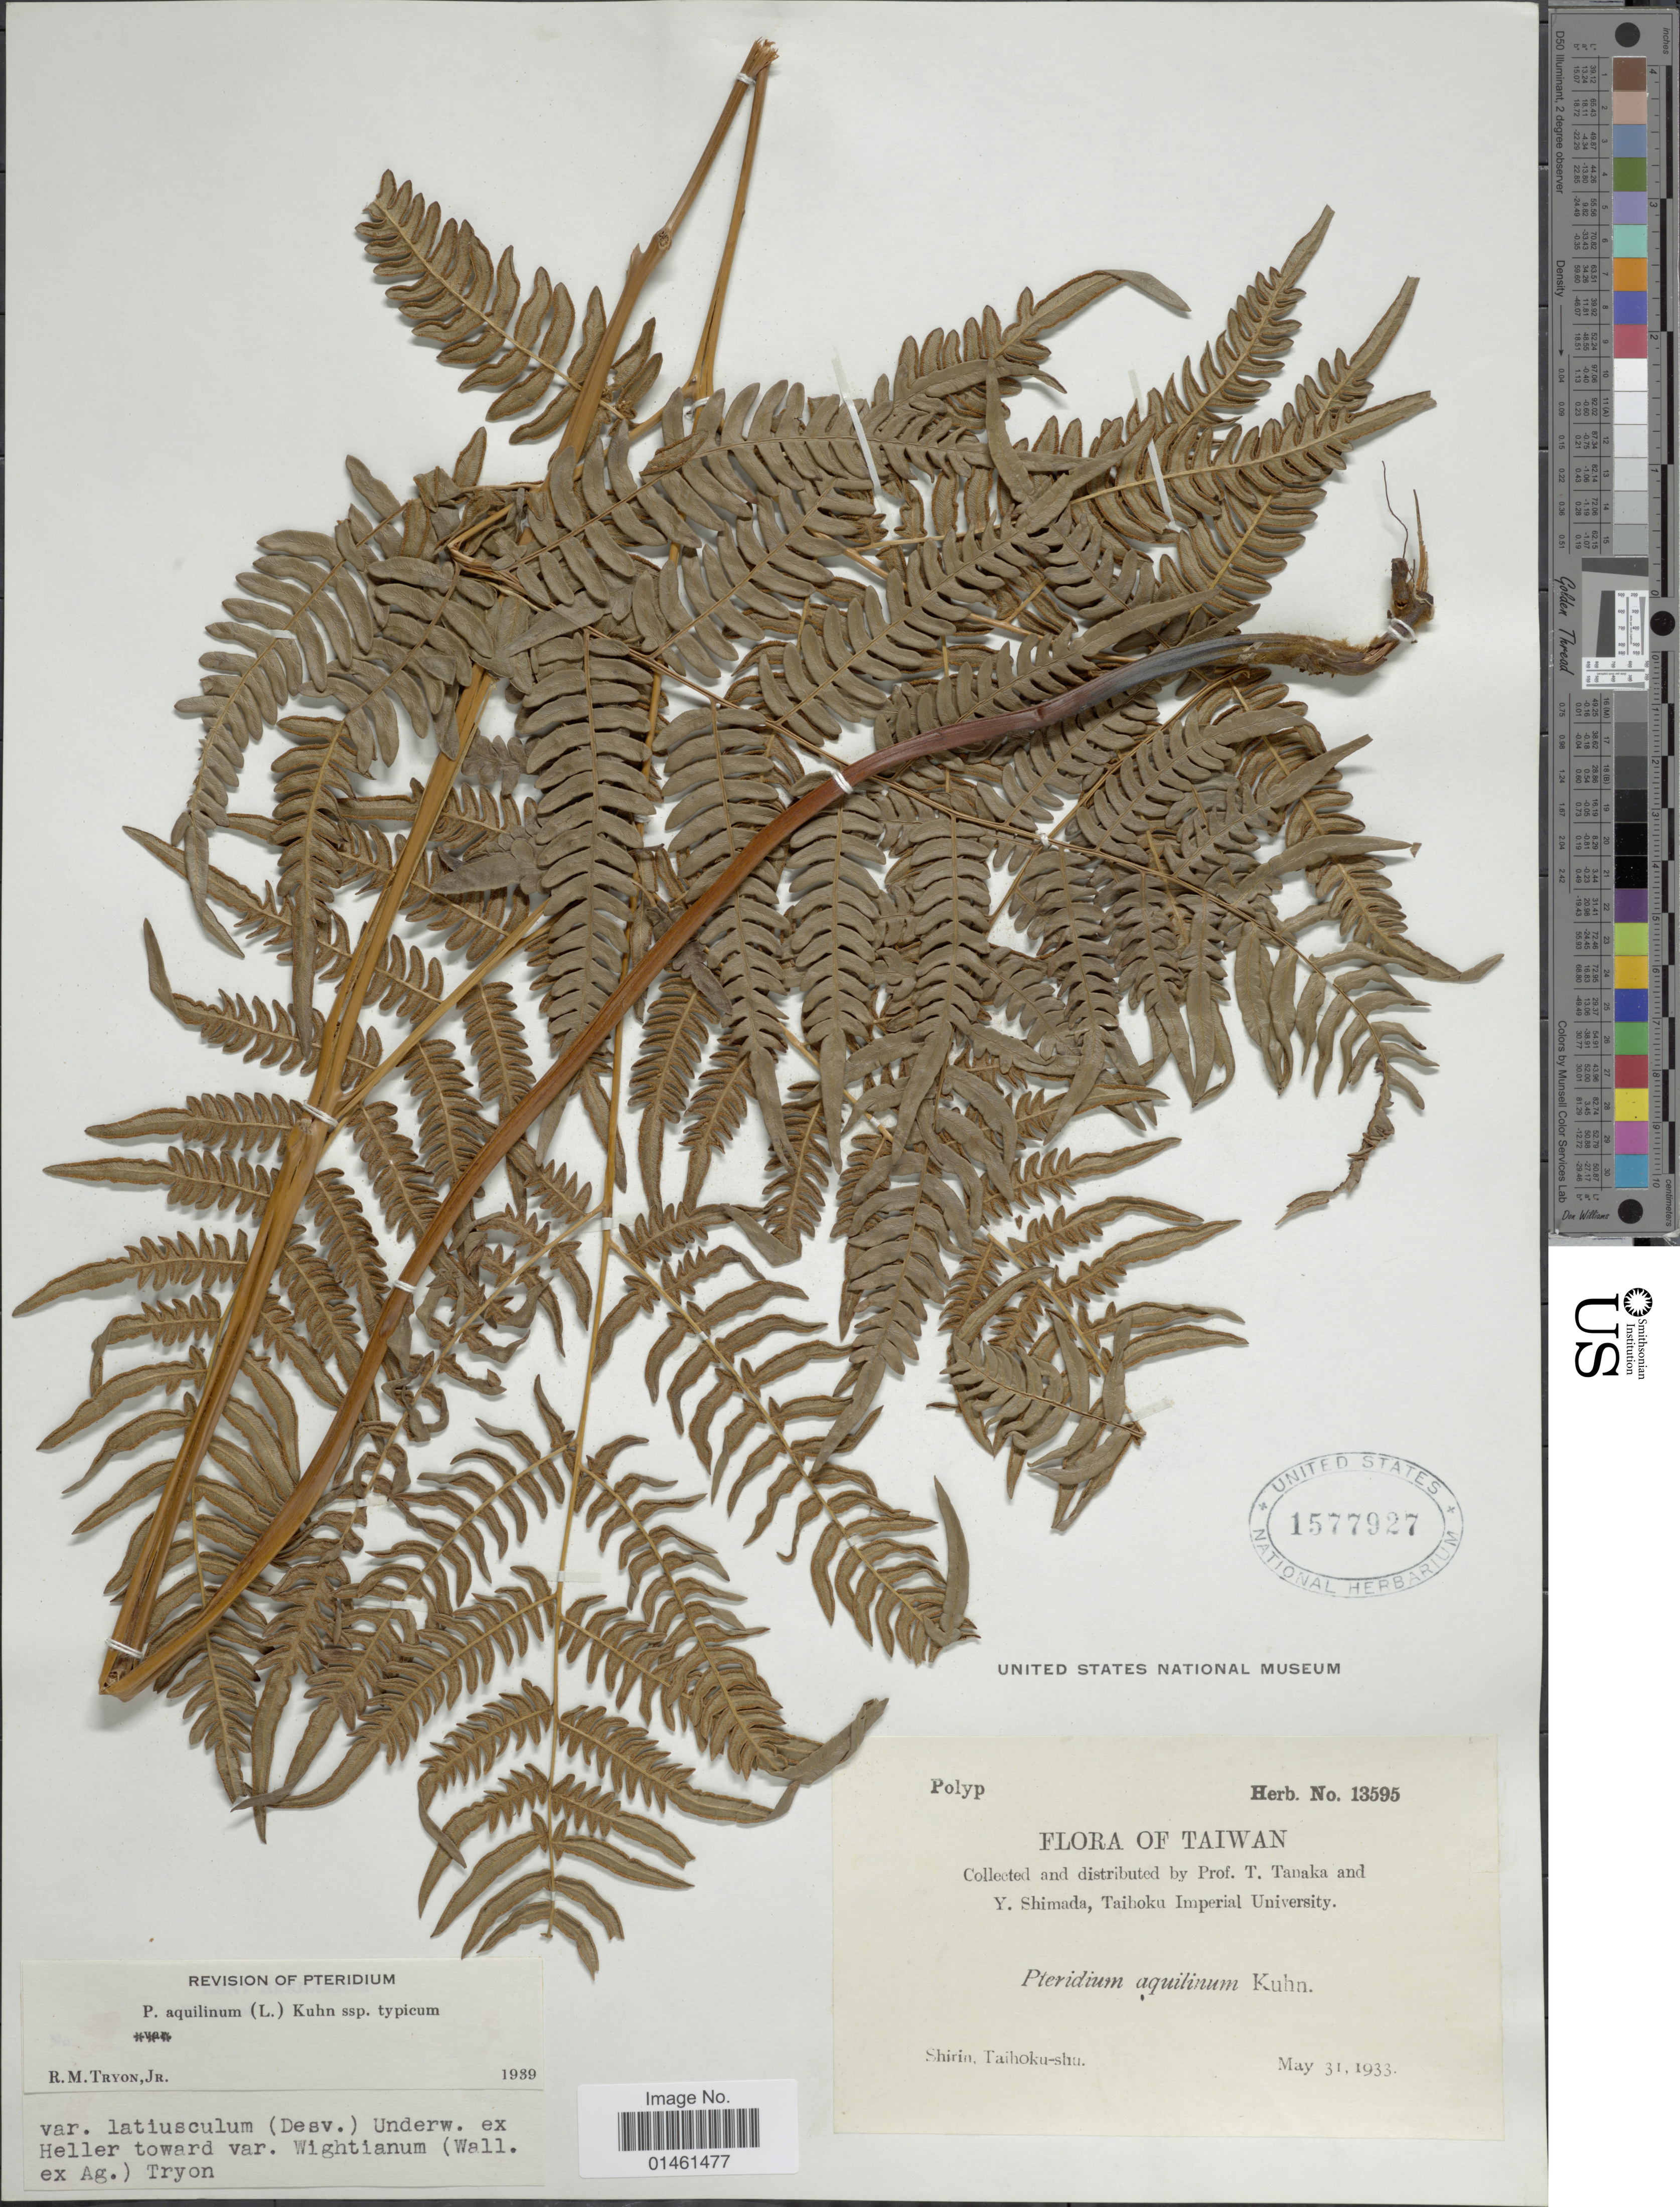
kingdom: Plantae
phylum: Tracheophyta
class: Polypodiopsida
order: Polypodiales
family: Dennstaedtiaceae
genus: Pteridium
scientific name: Pteridium aquilinum var. latiusculum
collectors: T. Tanaka & Y. Shimada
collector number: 13595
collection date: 1933-05-31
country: Taiwan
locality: Shirin, Taihoku-shu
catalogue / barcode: US 1577927